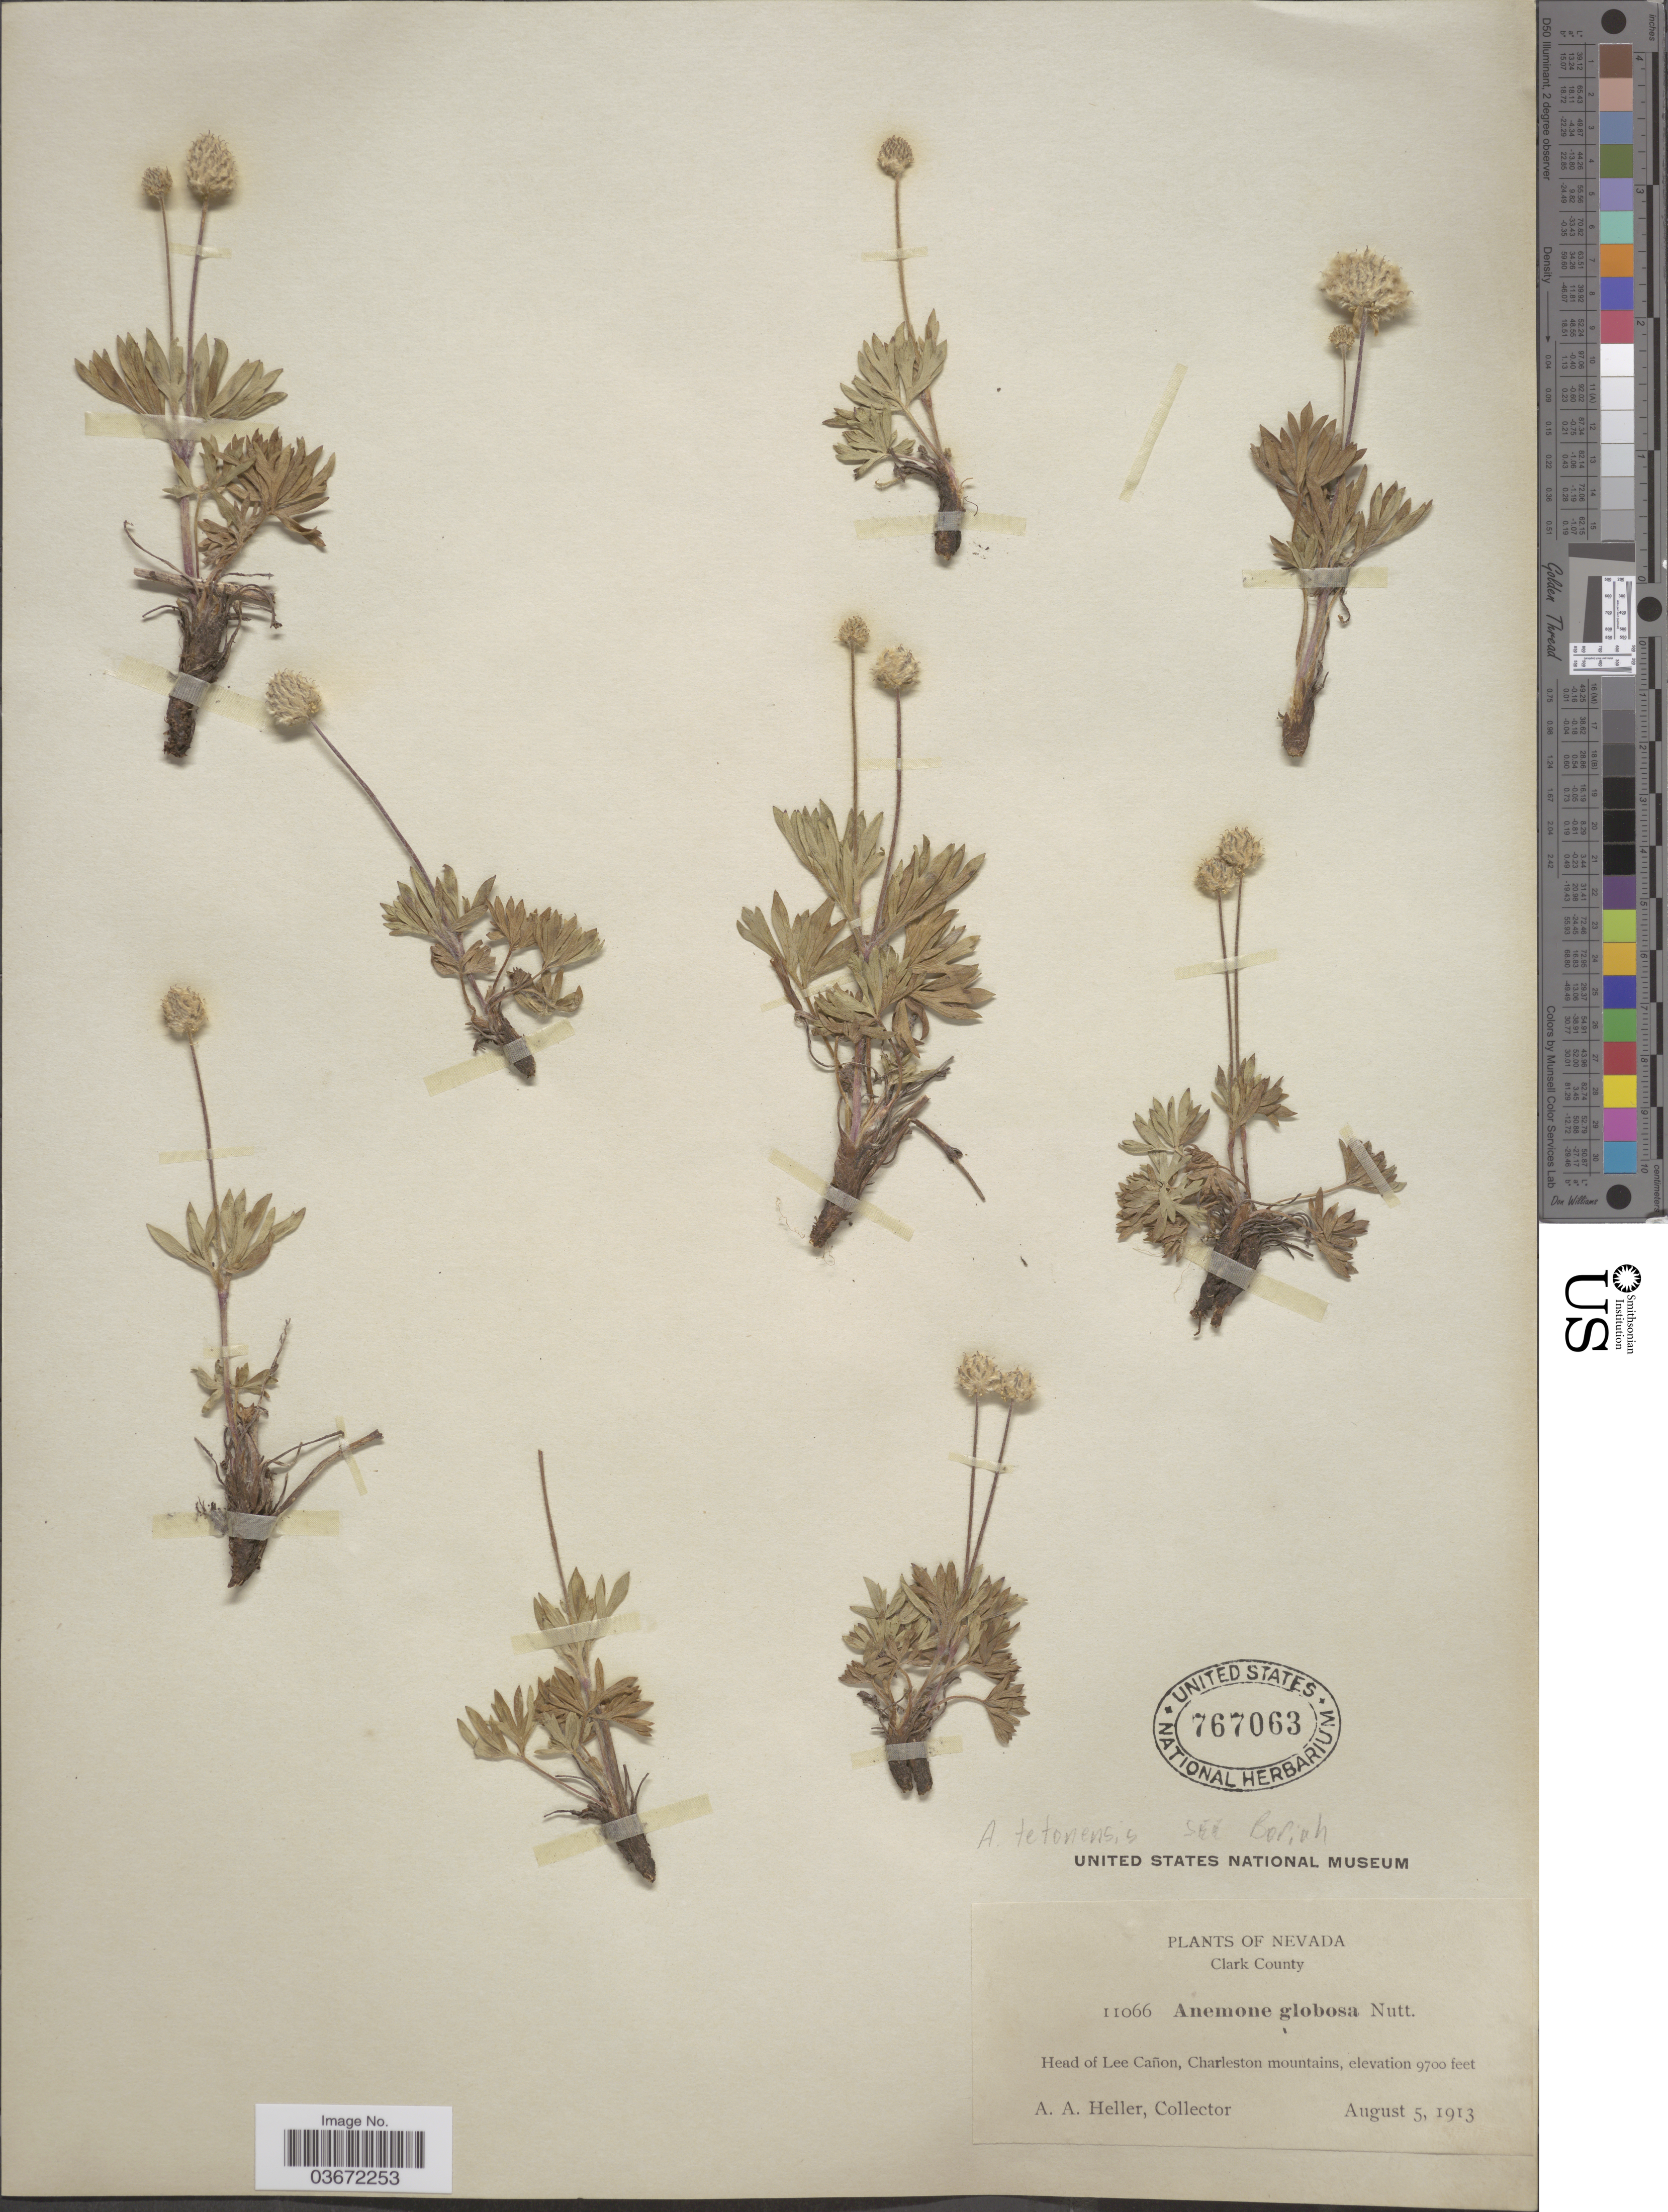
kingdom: Plantae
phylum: Tracheophyta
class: Magnoliopsida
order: Ranunculales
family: Ranunculaceae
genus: Anemone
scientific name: Anemone globosa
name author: (Torr. & A. Gray) Nutt. ex A. Heller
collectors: A. A. Heller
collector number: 11066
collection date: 1913-08-05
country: United States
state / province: Nevada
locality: Clark County. Head of Lee Cañon, Charleston mountains.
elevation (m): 2957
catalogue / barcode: US 767063